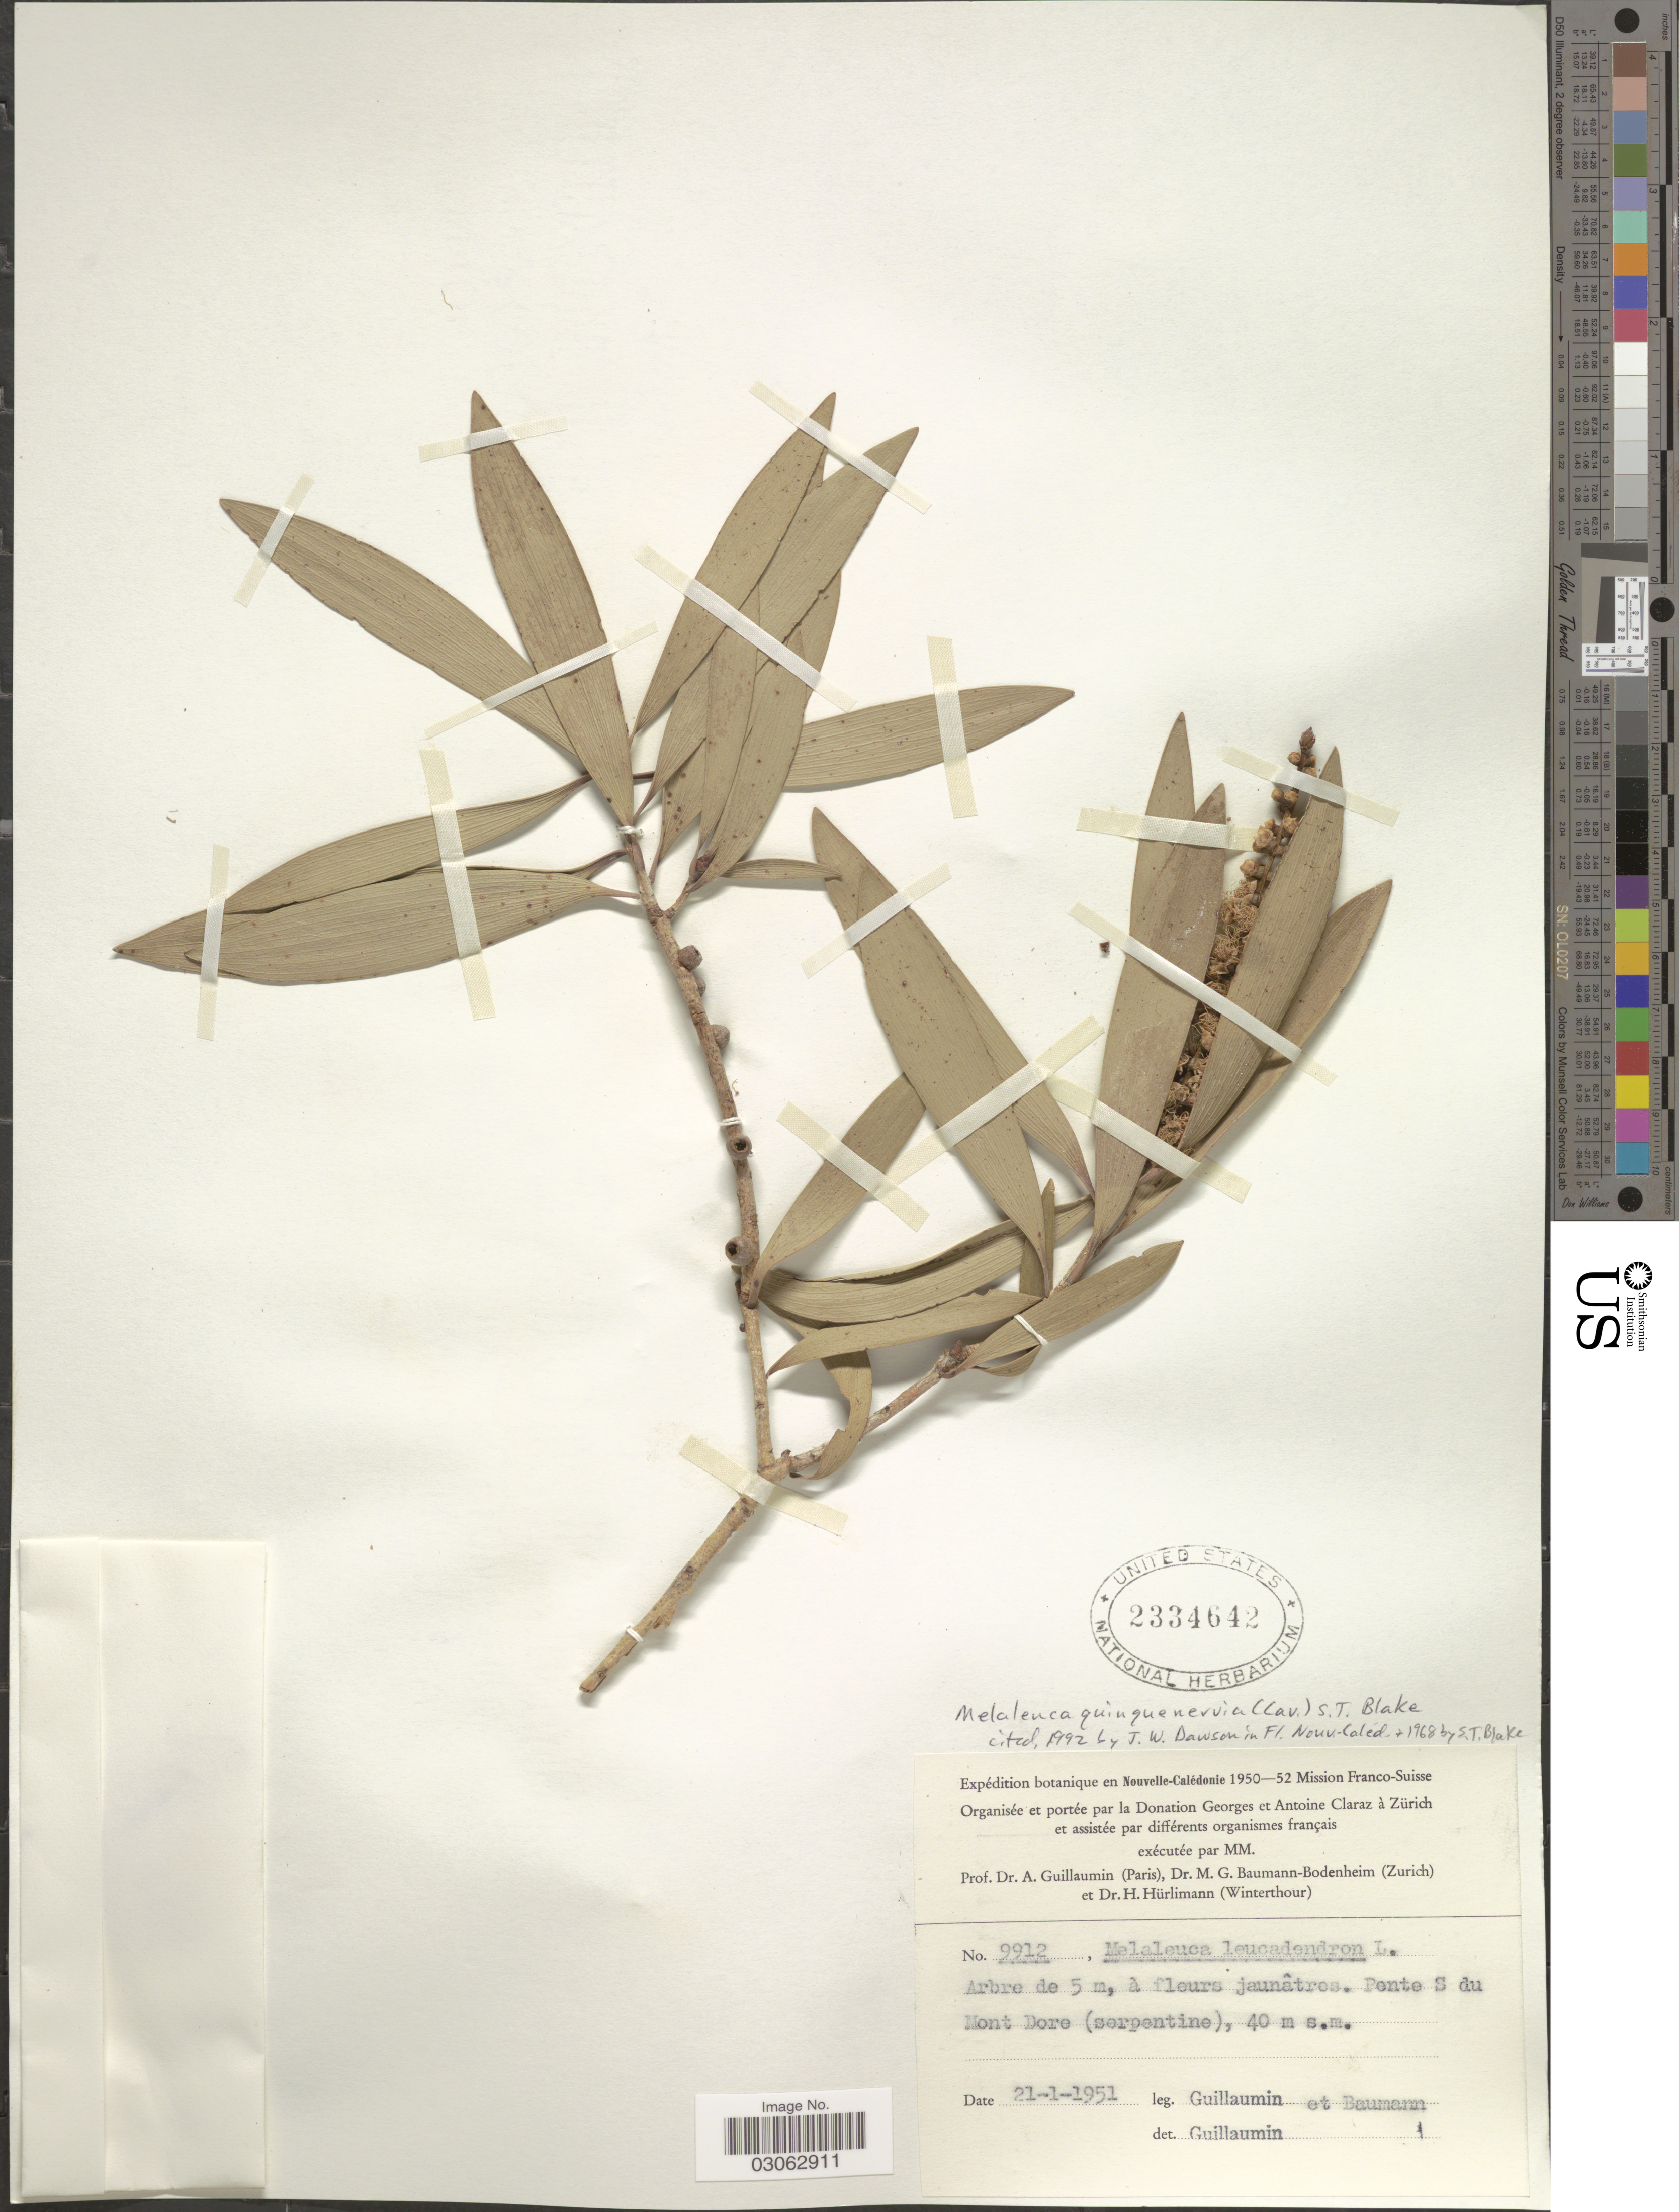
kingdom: Plantae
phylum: Tracheophyta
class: Magnoliopsida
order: Myrtales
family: Myrtaceae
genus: Melaleuca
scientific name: Melaleuca quinquenervia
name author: (Cav.) S.T. Blake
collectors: A. Guillaumin & M. G. Baumann-Bodenheim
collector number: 9912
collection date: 1951-01-21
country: New Caledonia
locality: Pente S du Mont Dore (serpentine).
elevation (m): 40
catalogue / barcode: US 2334642